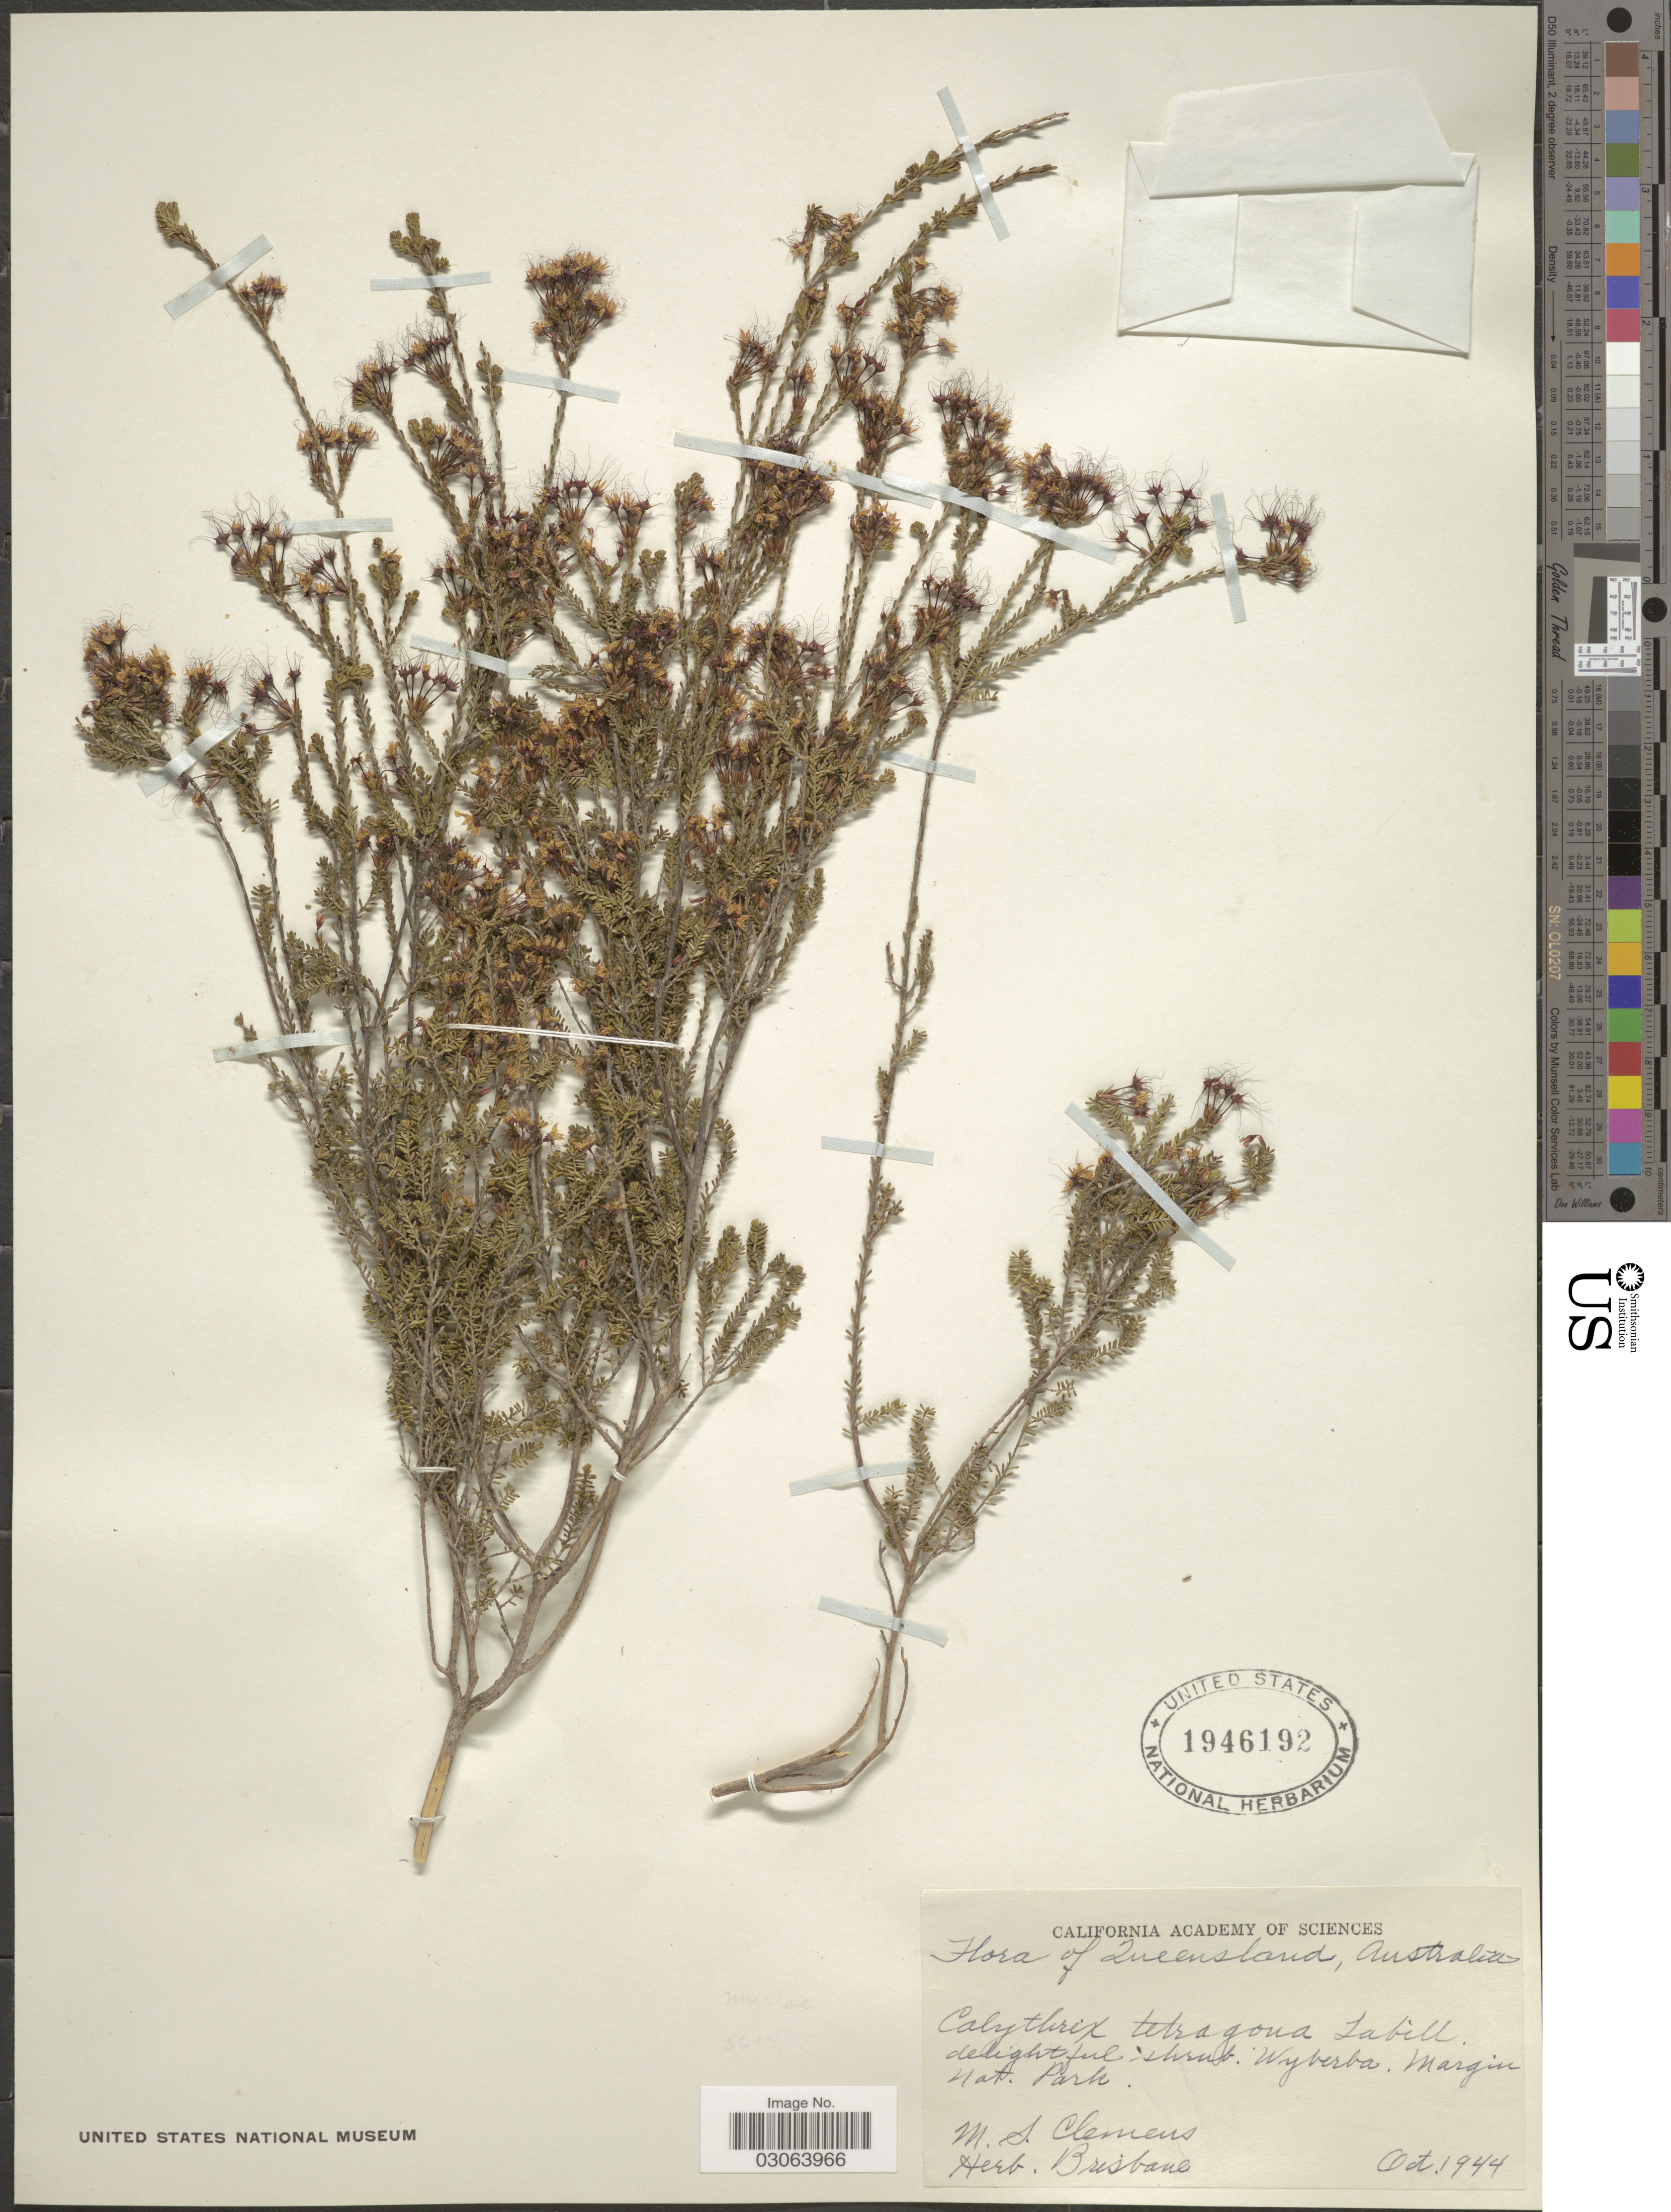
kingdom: Plantae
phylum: Tracheophyta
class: Magnoliopsida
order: Myrtales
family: Myrtaceae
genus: Calytrix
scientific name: Calytrix tetragona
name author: Labill.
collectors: M. S. Clemens & Ex herb. Brisbane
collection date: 1944-10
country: Australia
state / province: Queensland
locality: Wyberba. Margin Nat. Park.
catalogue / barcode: US 1946192